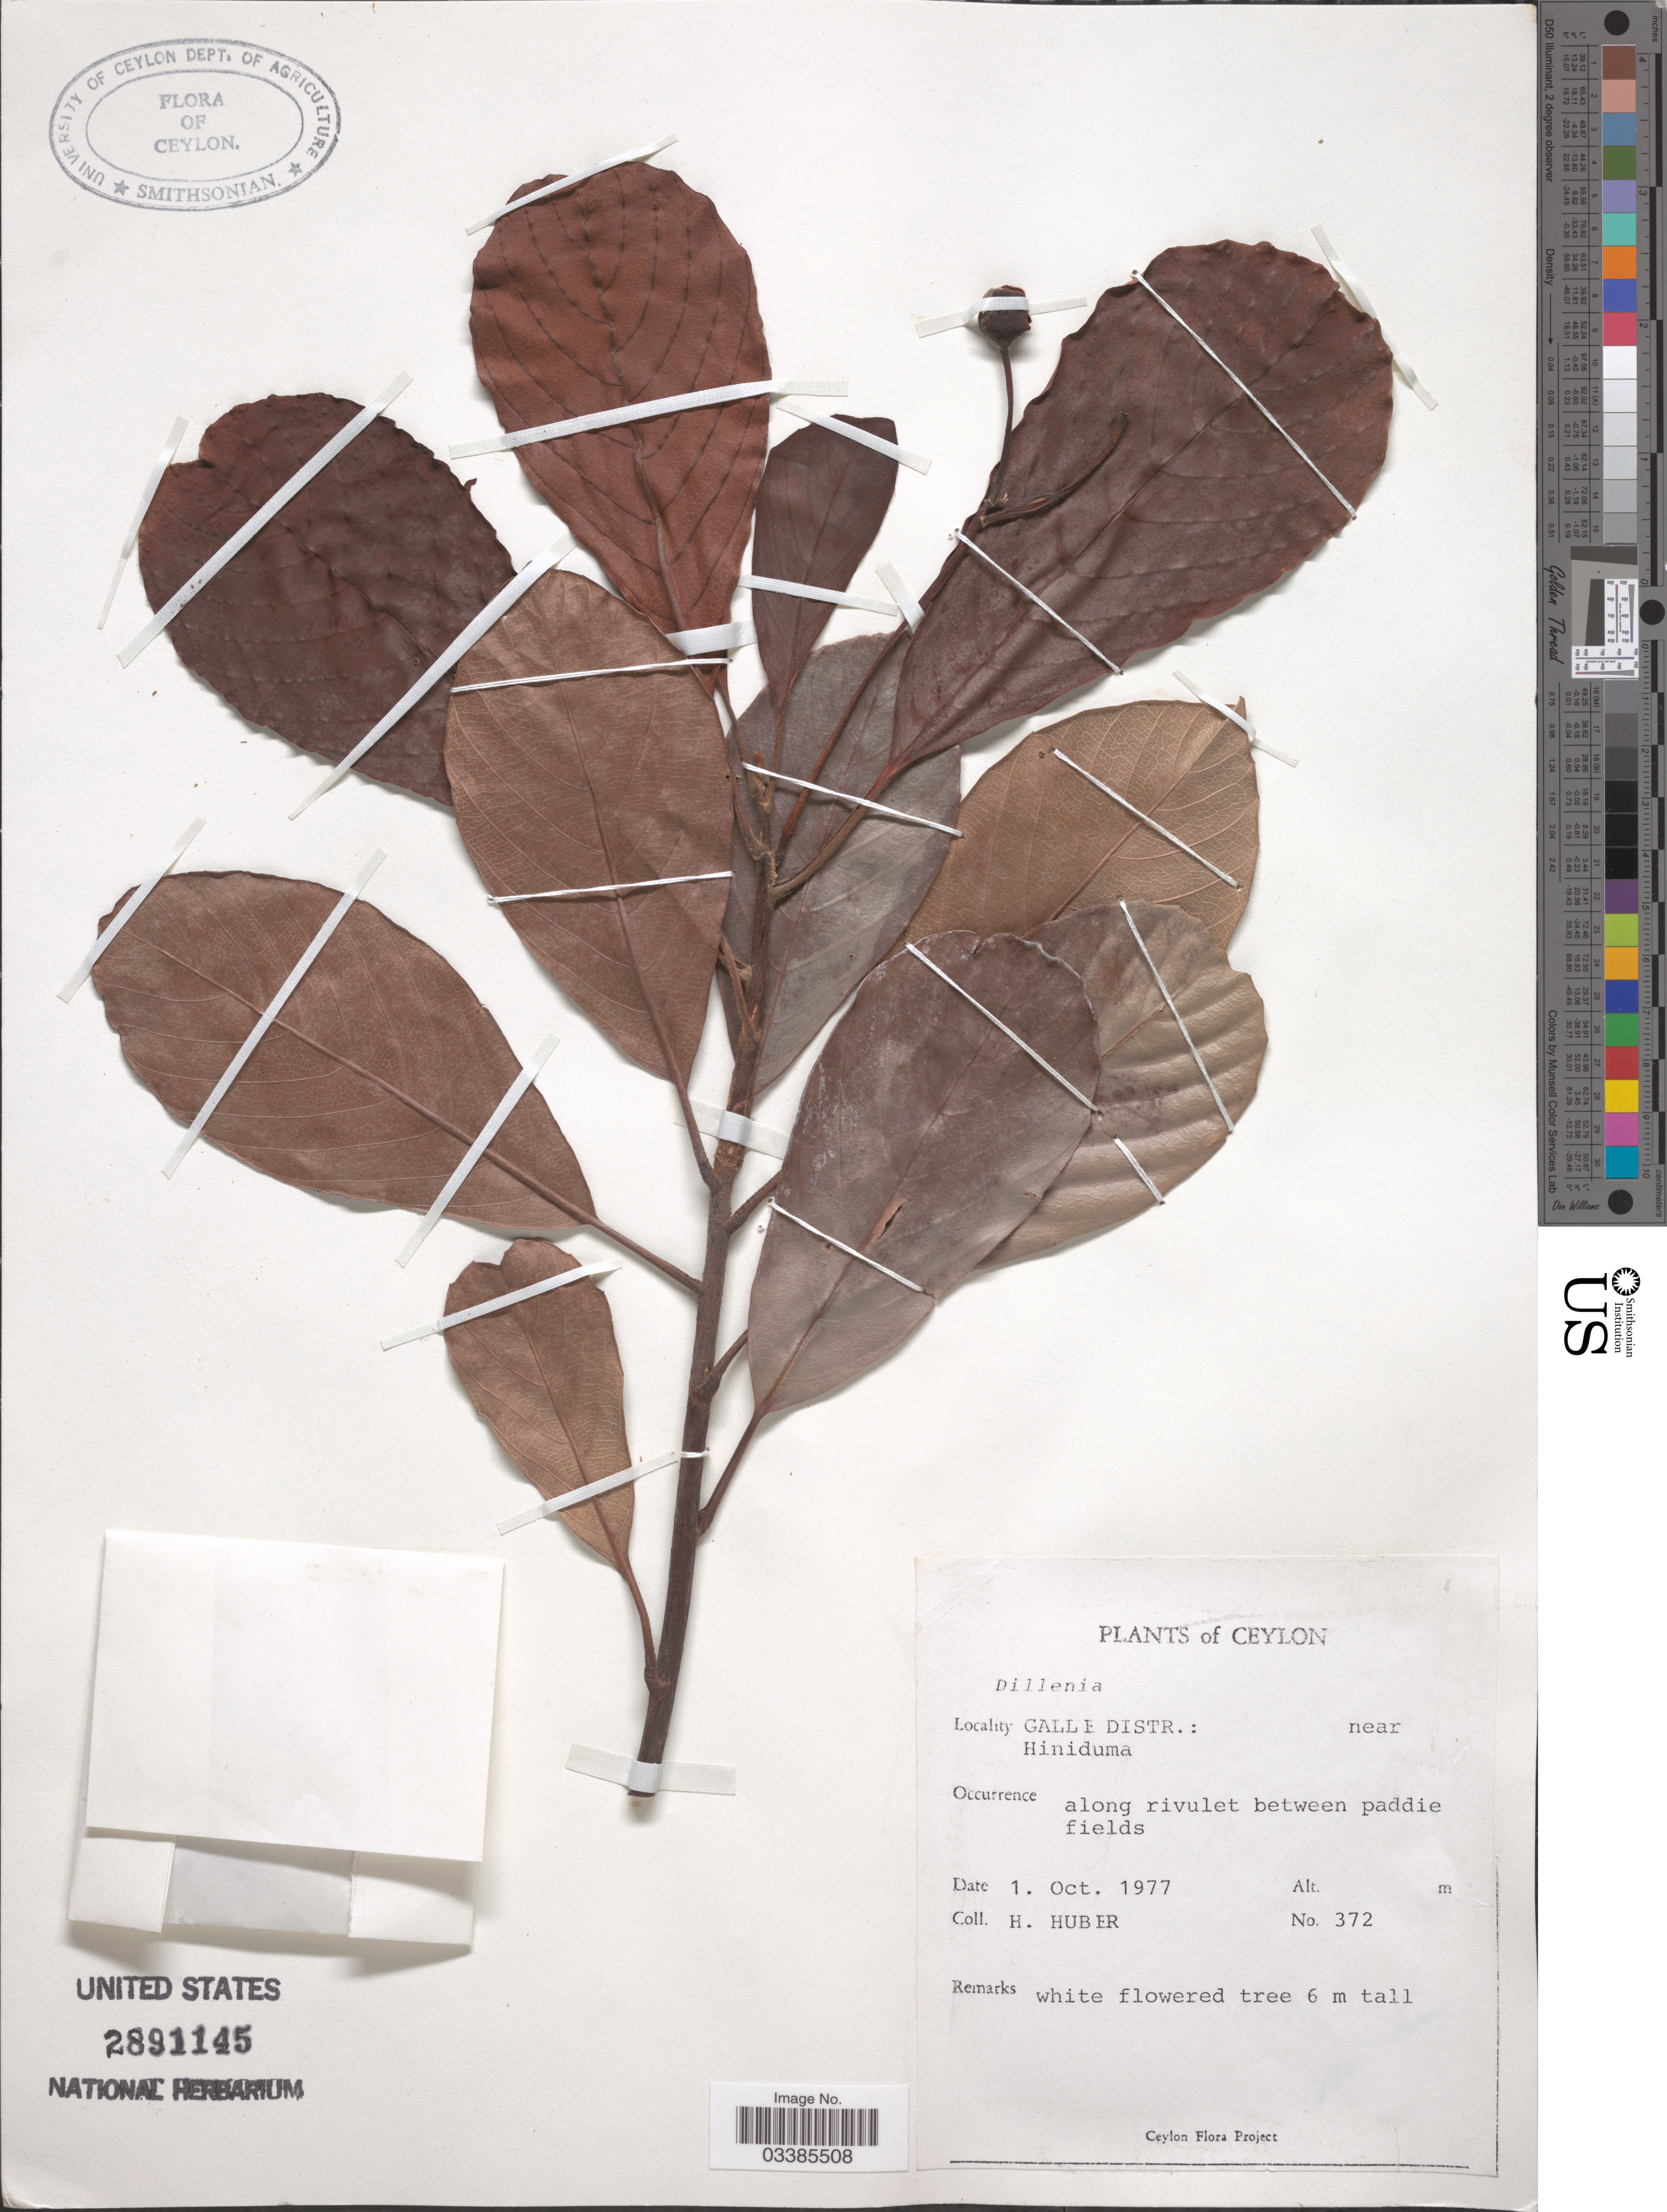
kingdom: Plantae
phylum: Tracheophyta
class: Magnoliopsida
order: Dilleniales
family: Dilleniaceae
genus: Dillenia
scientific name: Dillenia sp.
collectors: H. Huber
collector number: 372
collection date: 1977-10-01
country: Sri Lanka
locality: Ceylon. Galle Distr.: near Hiniduma.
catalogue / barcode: US 2891145